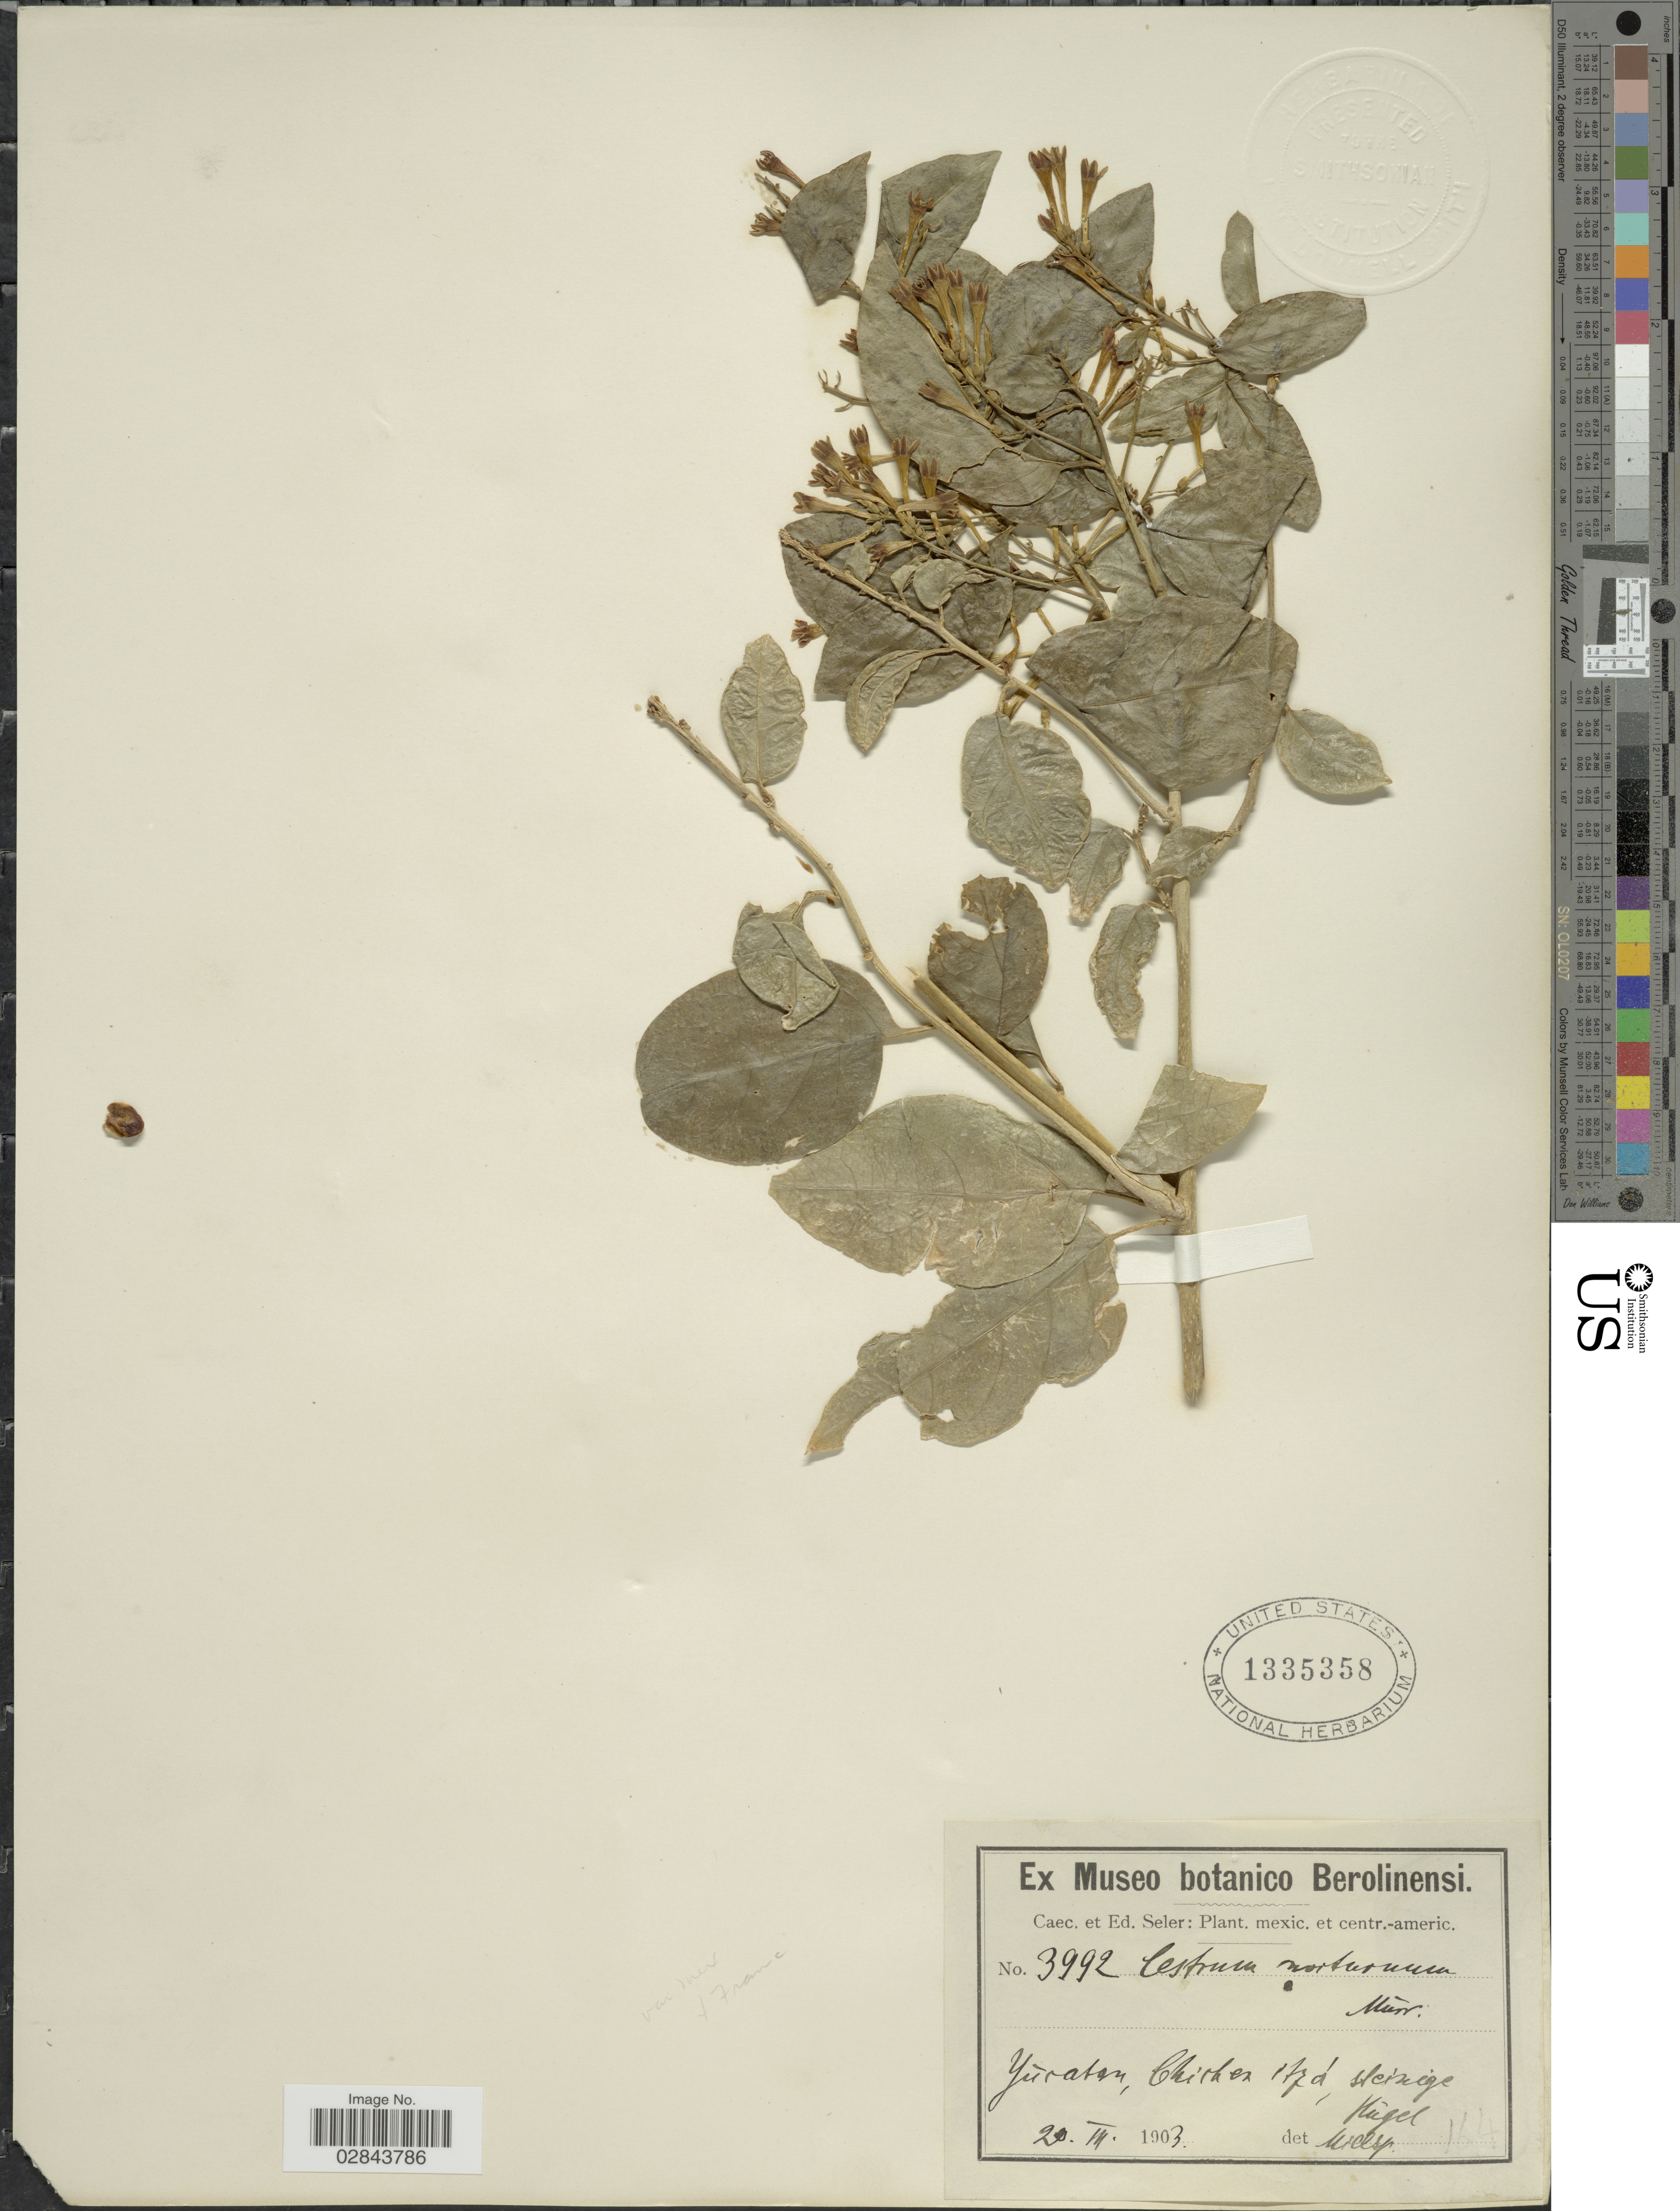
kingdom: Plantae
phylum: Tracheophyta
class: Magnoliopsida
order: Solanales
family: Solanaceae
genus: Cestrum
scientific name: Cestrum nocturnum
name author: L.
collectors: ex Caec. et Ed Seler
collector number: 3992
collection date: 1903-03-20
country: Mexico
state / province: Yucatán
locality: Chiches.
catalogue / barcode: US 1335358